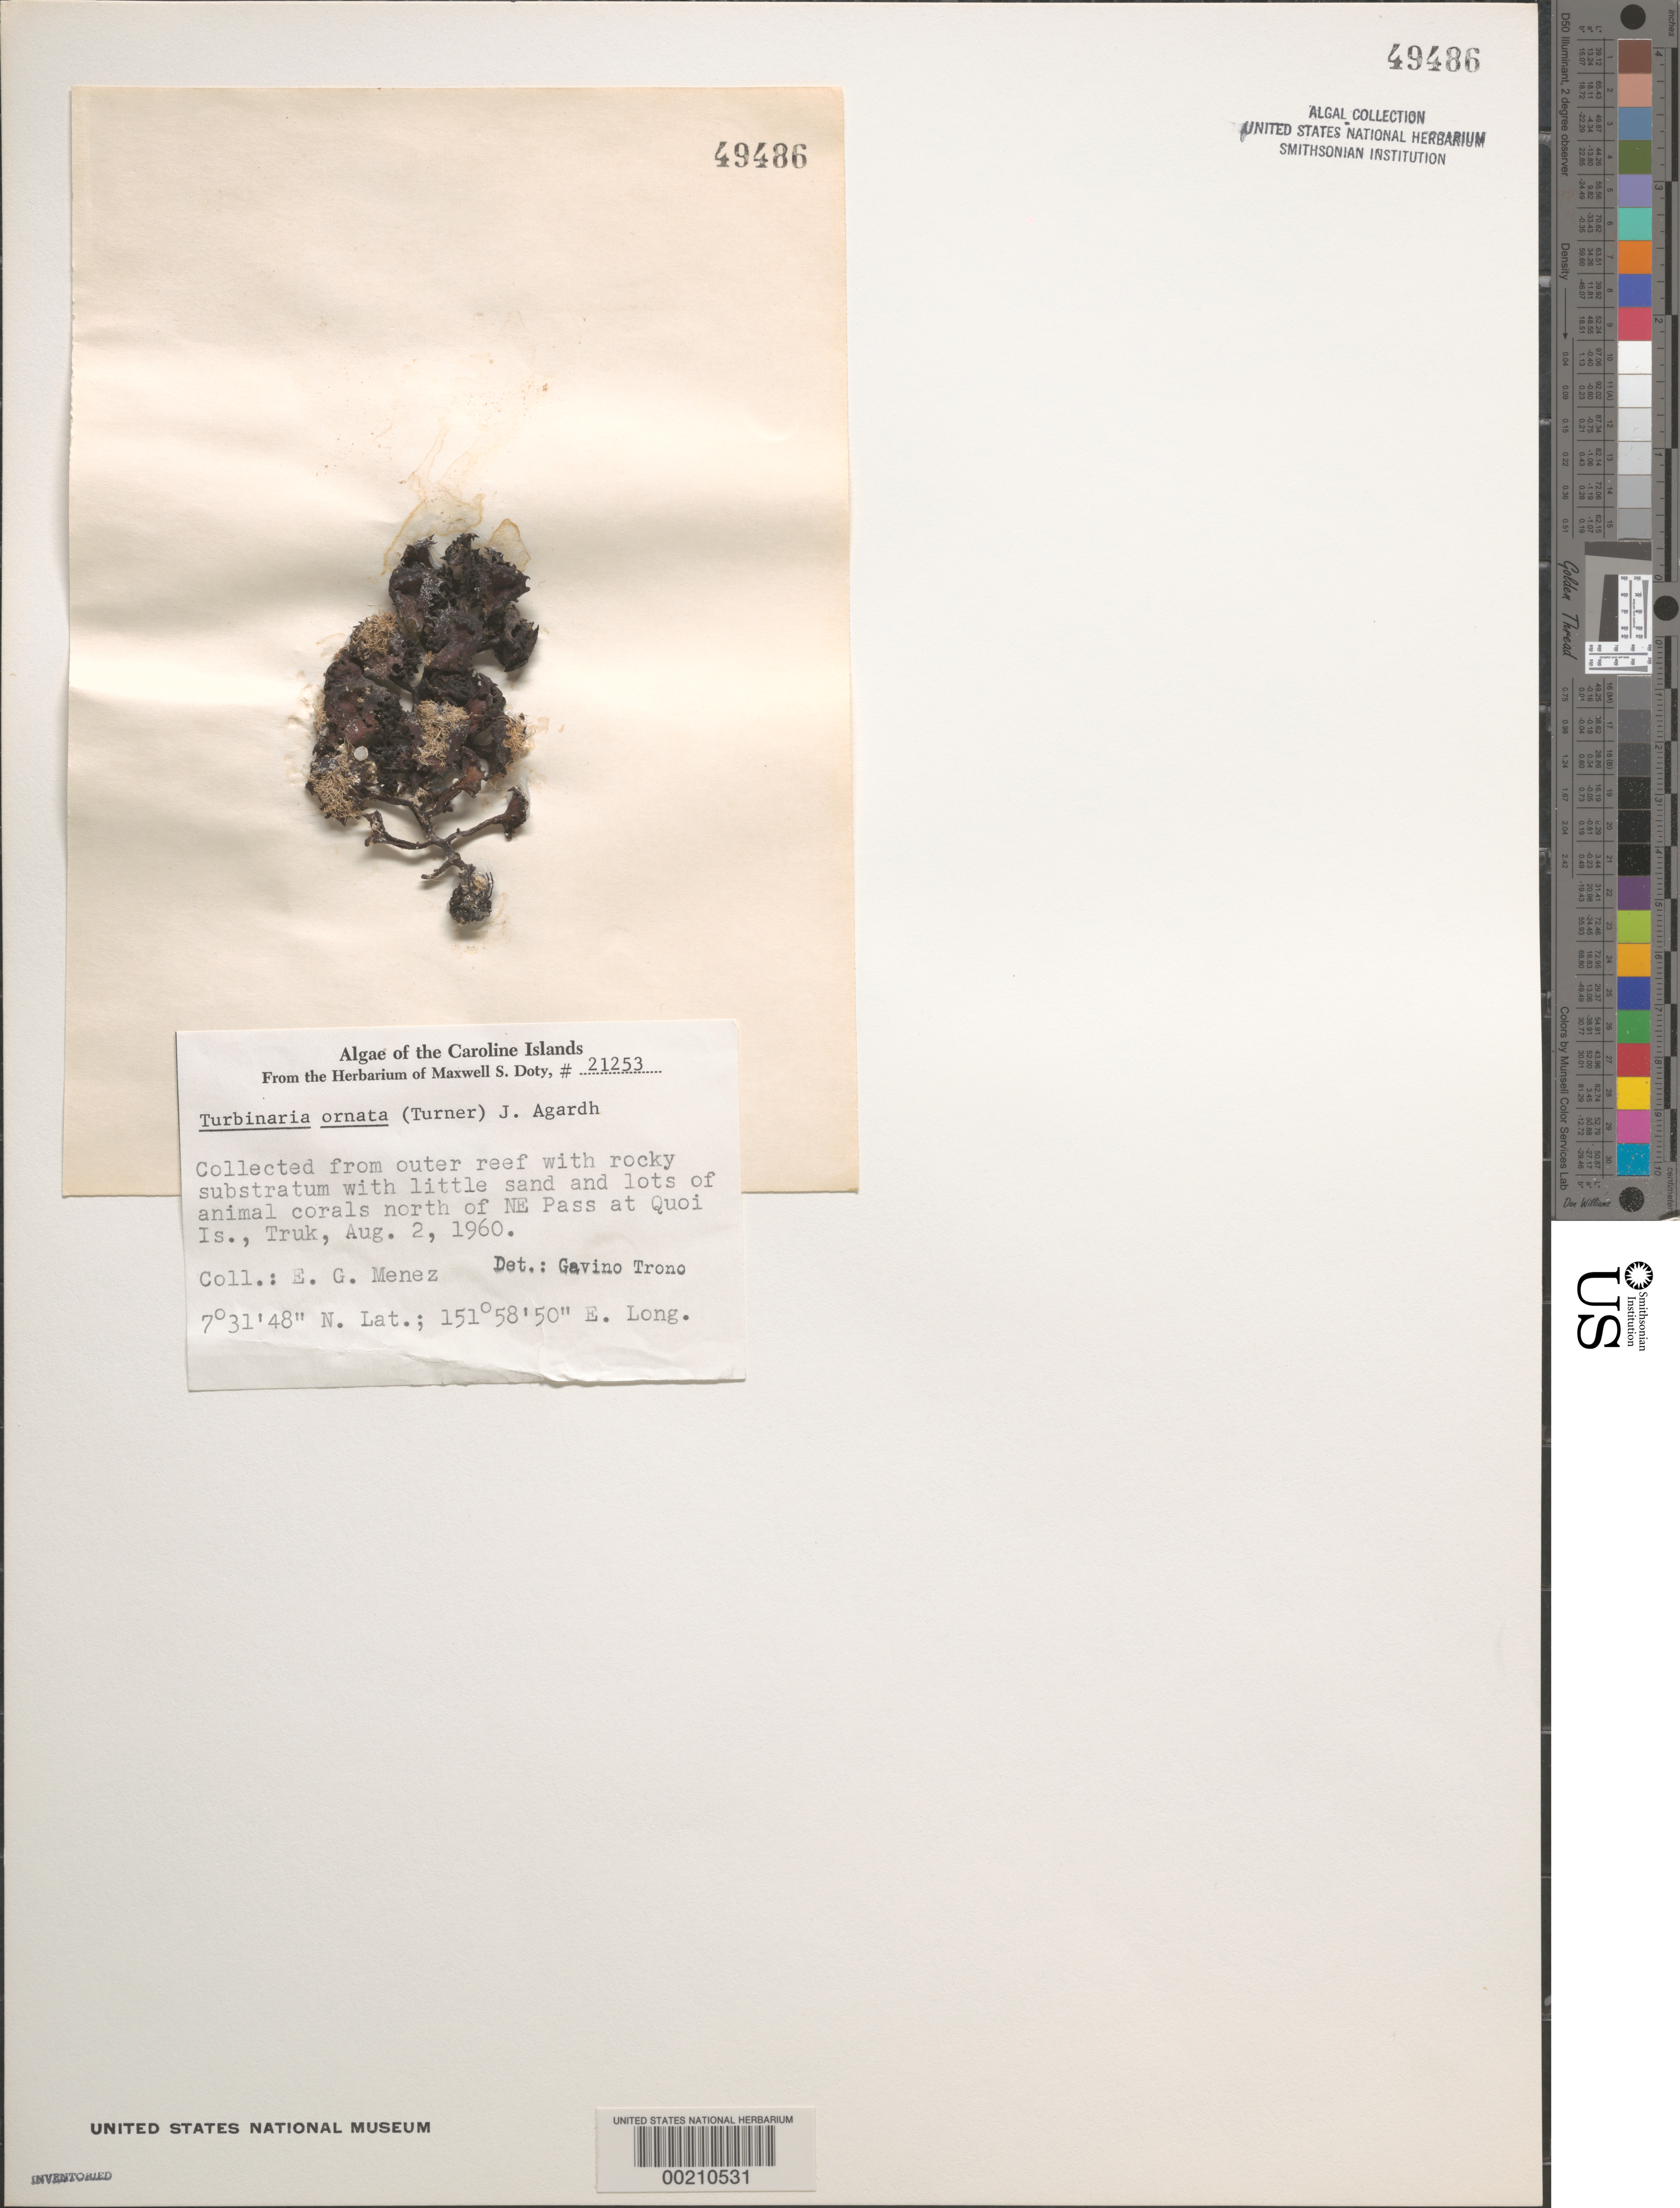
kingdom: Chromista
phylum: Ochrophyta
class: Phaeophyceae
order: Fucales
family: Sargassaceae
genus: Turbinaria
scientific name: Turbinaria ornata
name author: (Turner) J. Agardh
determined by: Trono, Gavino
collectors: Meñez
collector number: MSD 21253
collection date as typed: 02 Aug 1960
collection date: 1960-08-02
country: Micronesia, Federated States of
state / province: Truk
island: Truk (Chuuk) Is.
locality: Quoi Islet, N of Northeast pass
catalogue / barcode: US 49486